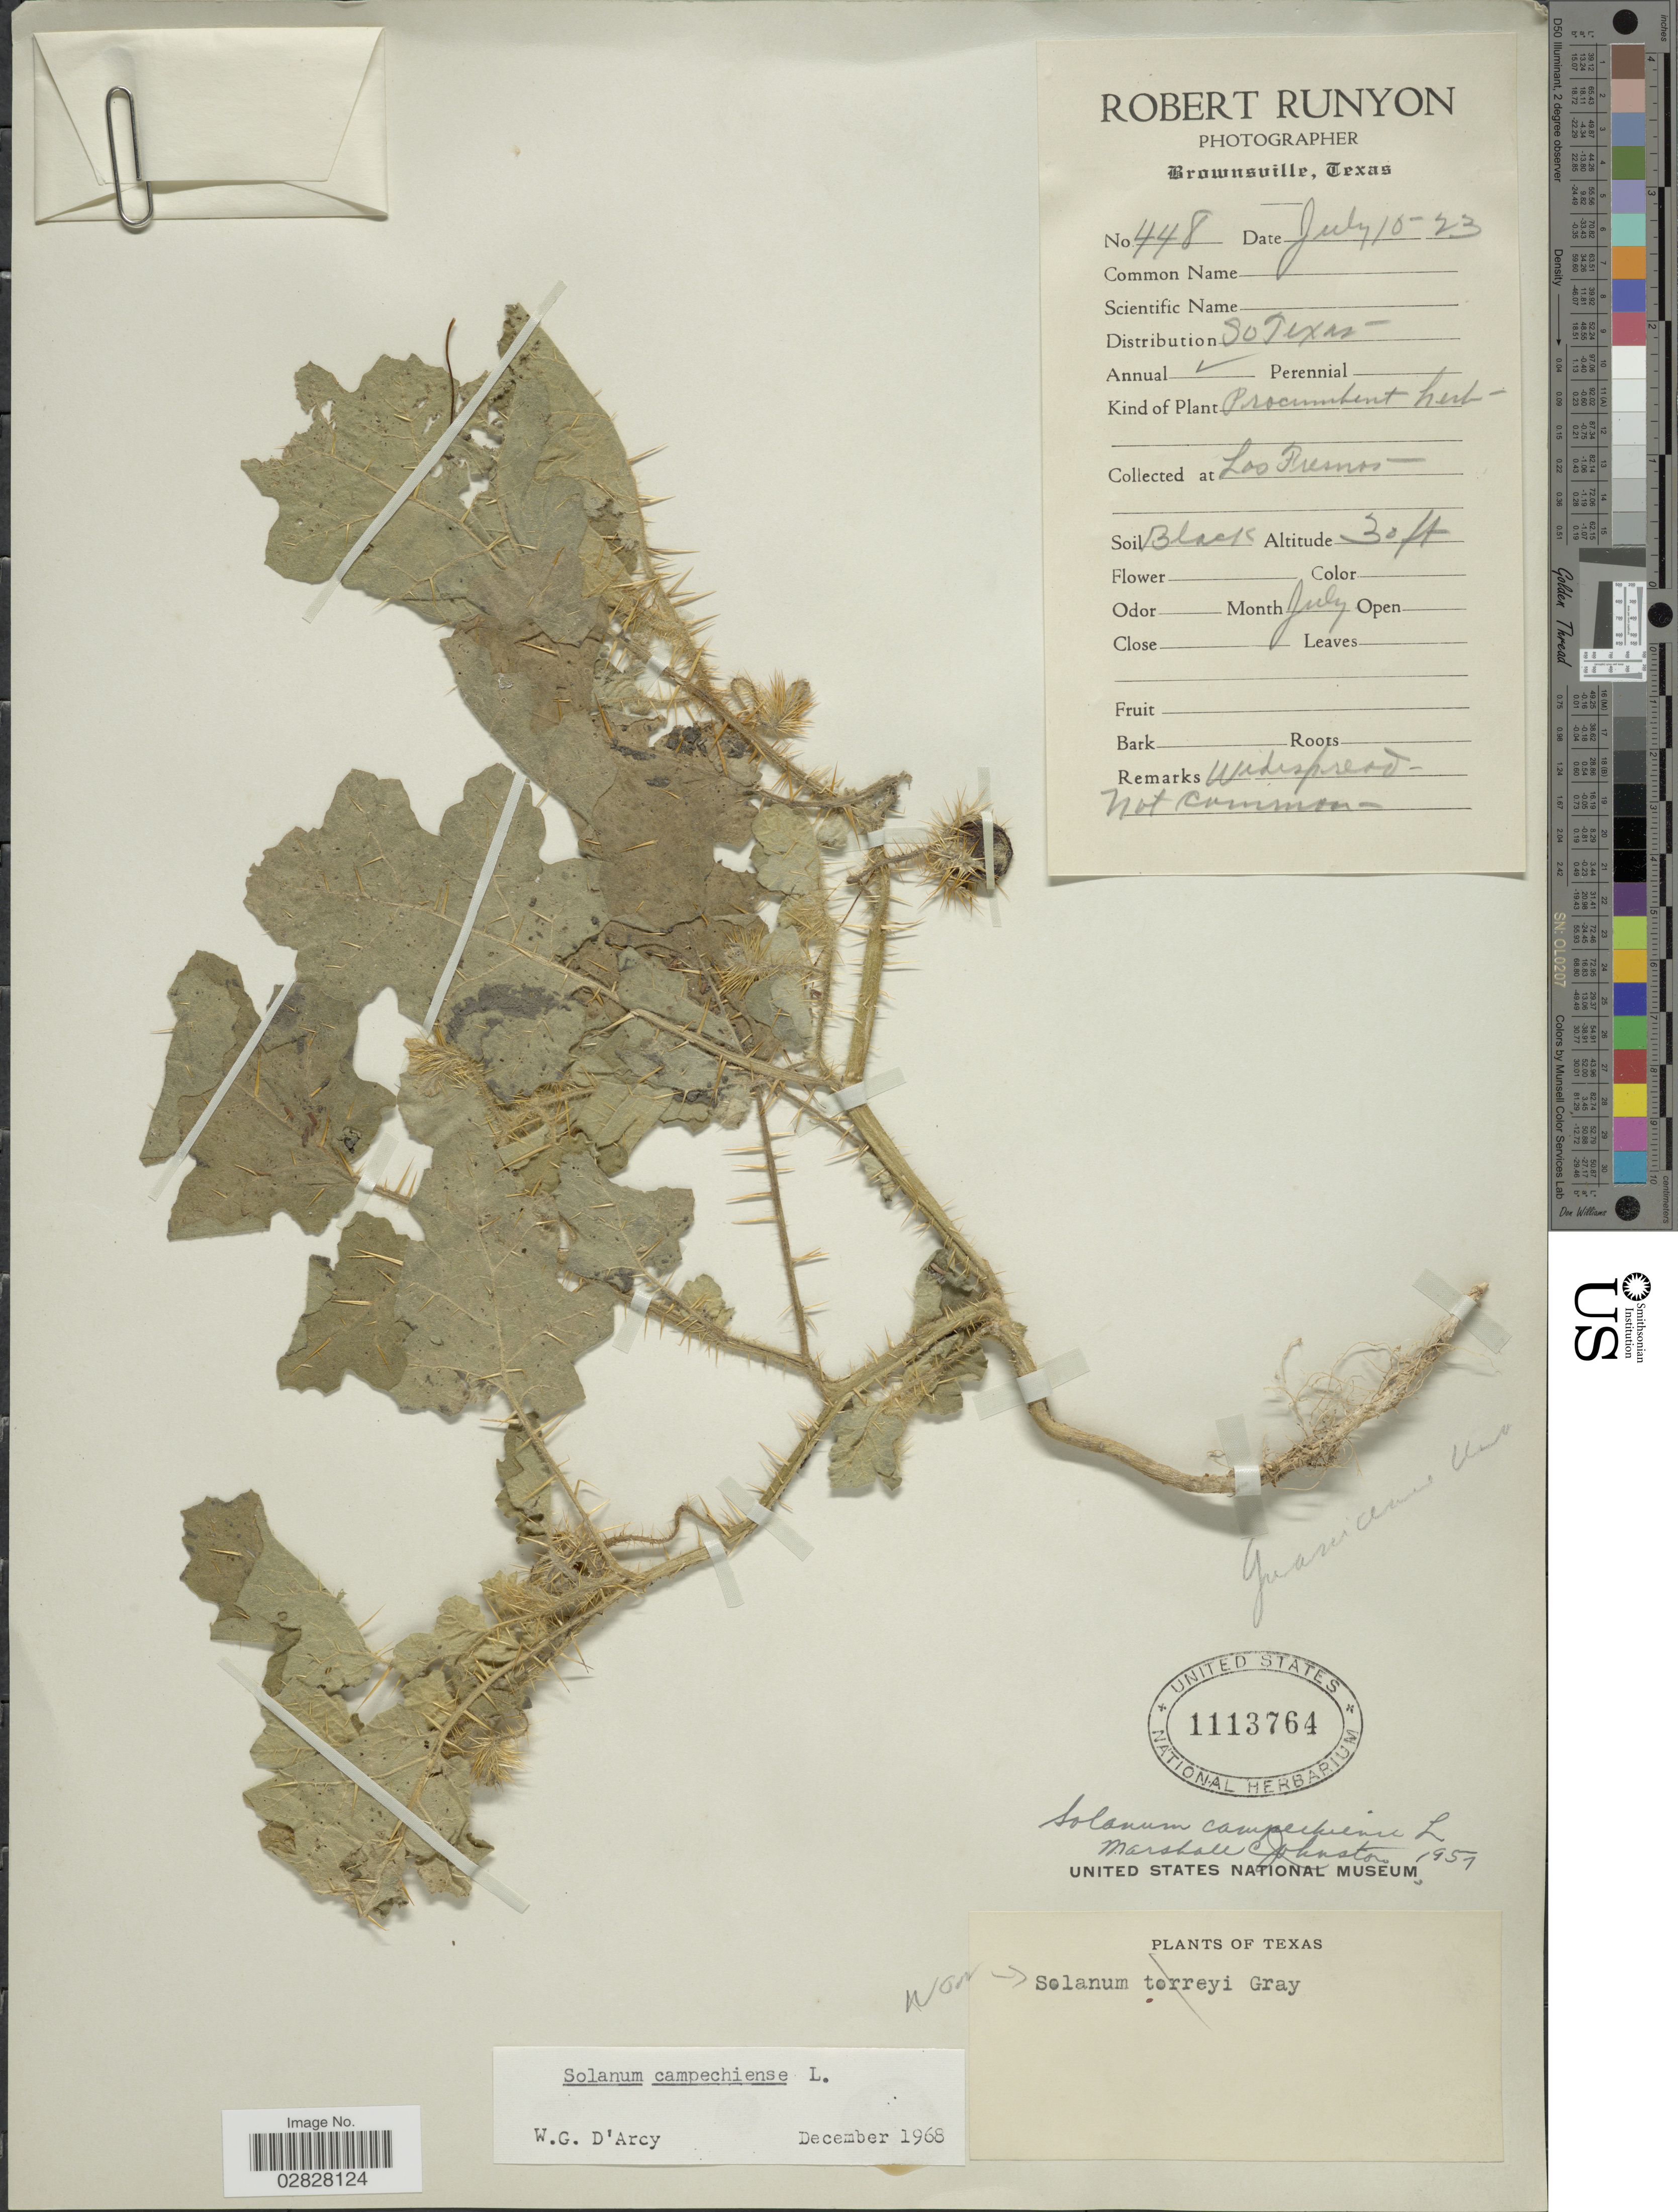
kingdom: Plantae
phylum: Tracheophyta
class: Magnoliopsida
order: Solanales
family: Solanaceae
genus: Solanum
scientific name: Solanum campechiense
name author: L.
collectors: R. Runyon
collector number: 448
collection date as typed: Transcribed d/m/y: 15/7/23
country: United States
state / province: Texas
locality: Los Fresnos.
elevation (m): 9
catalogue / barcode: US 1113764